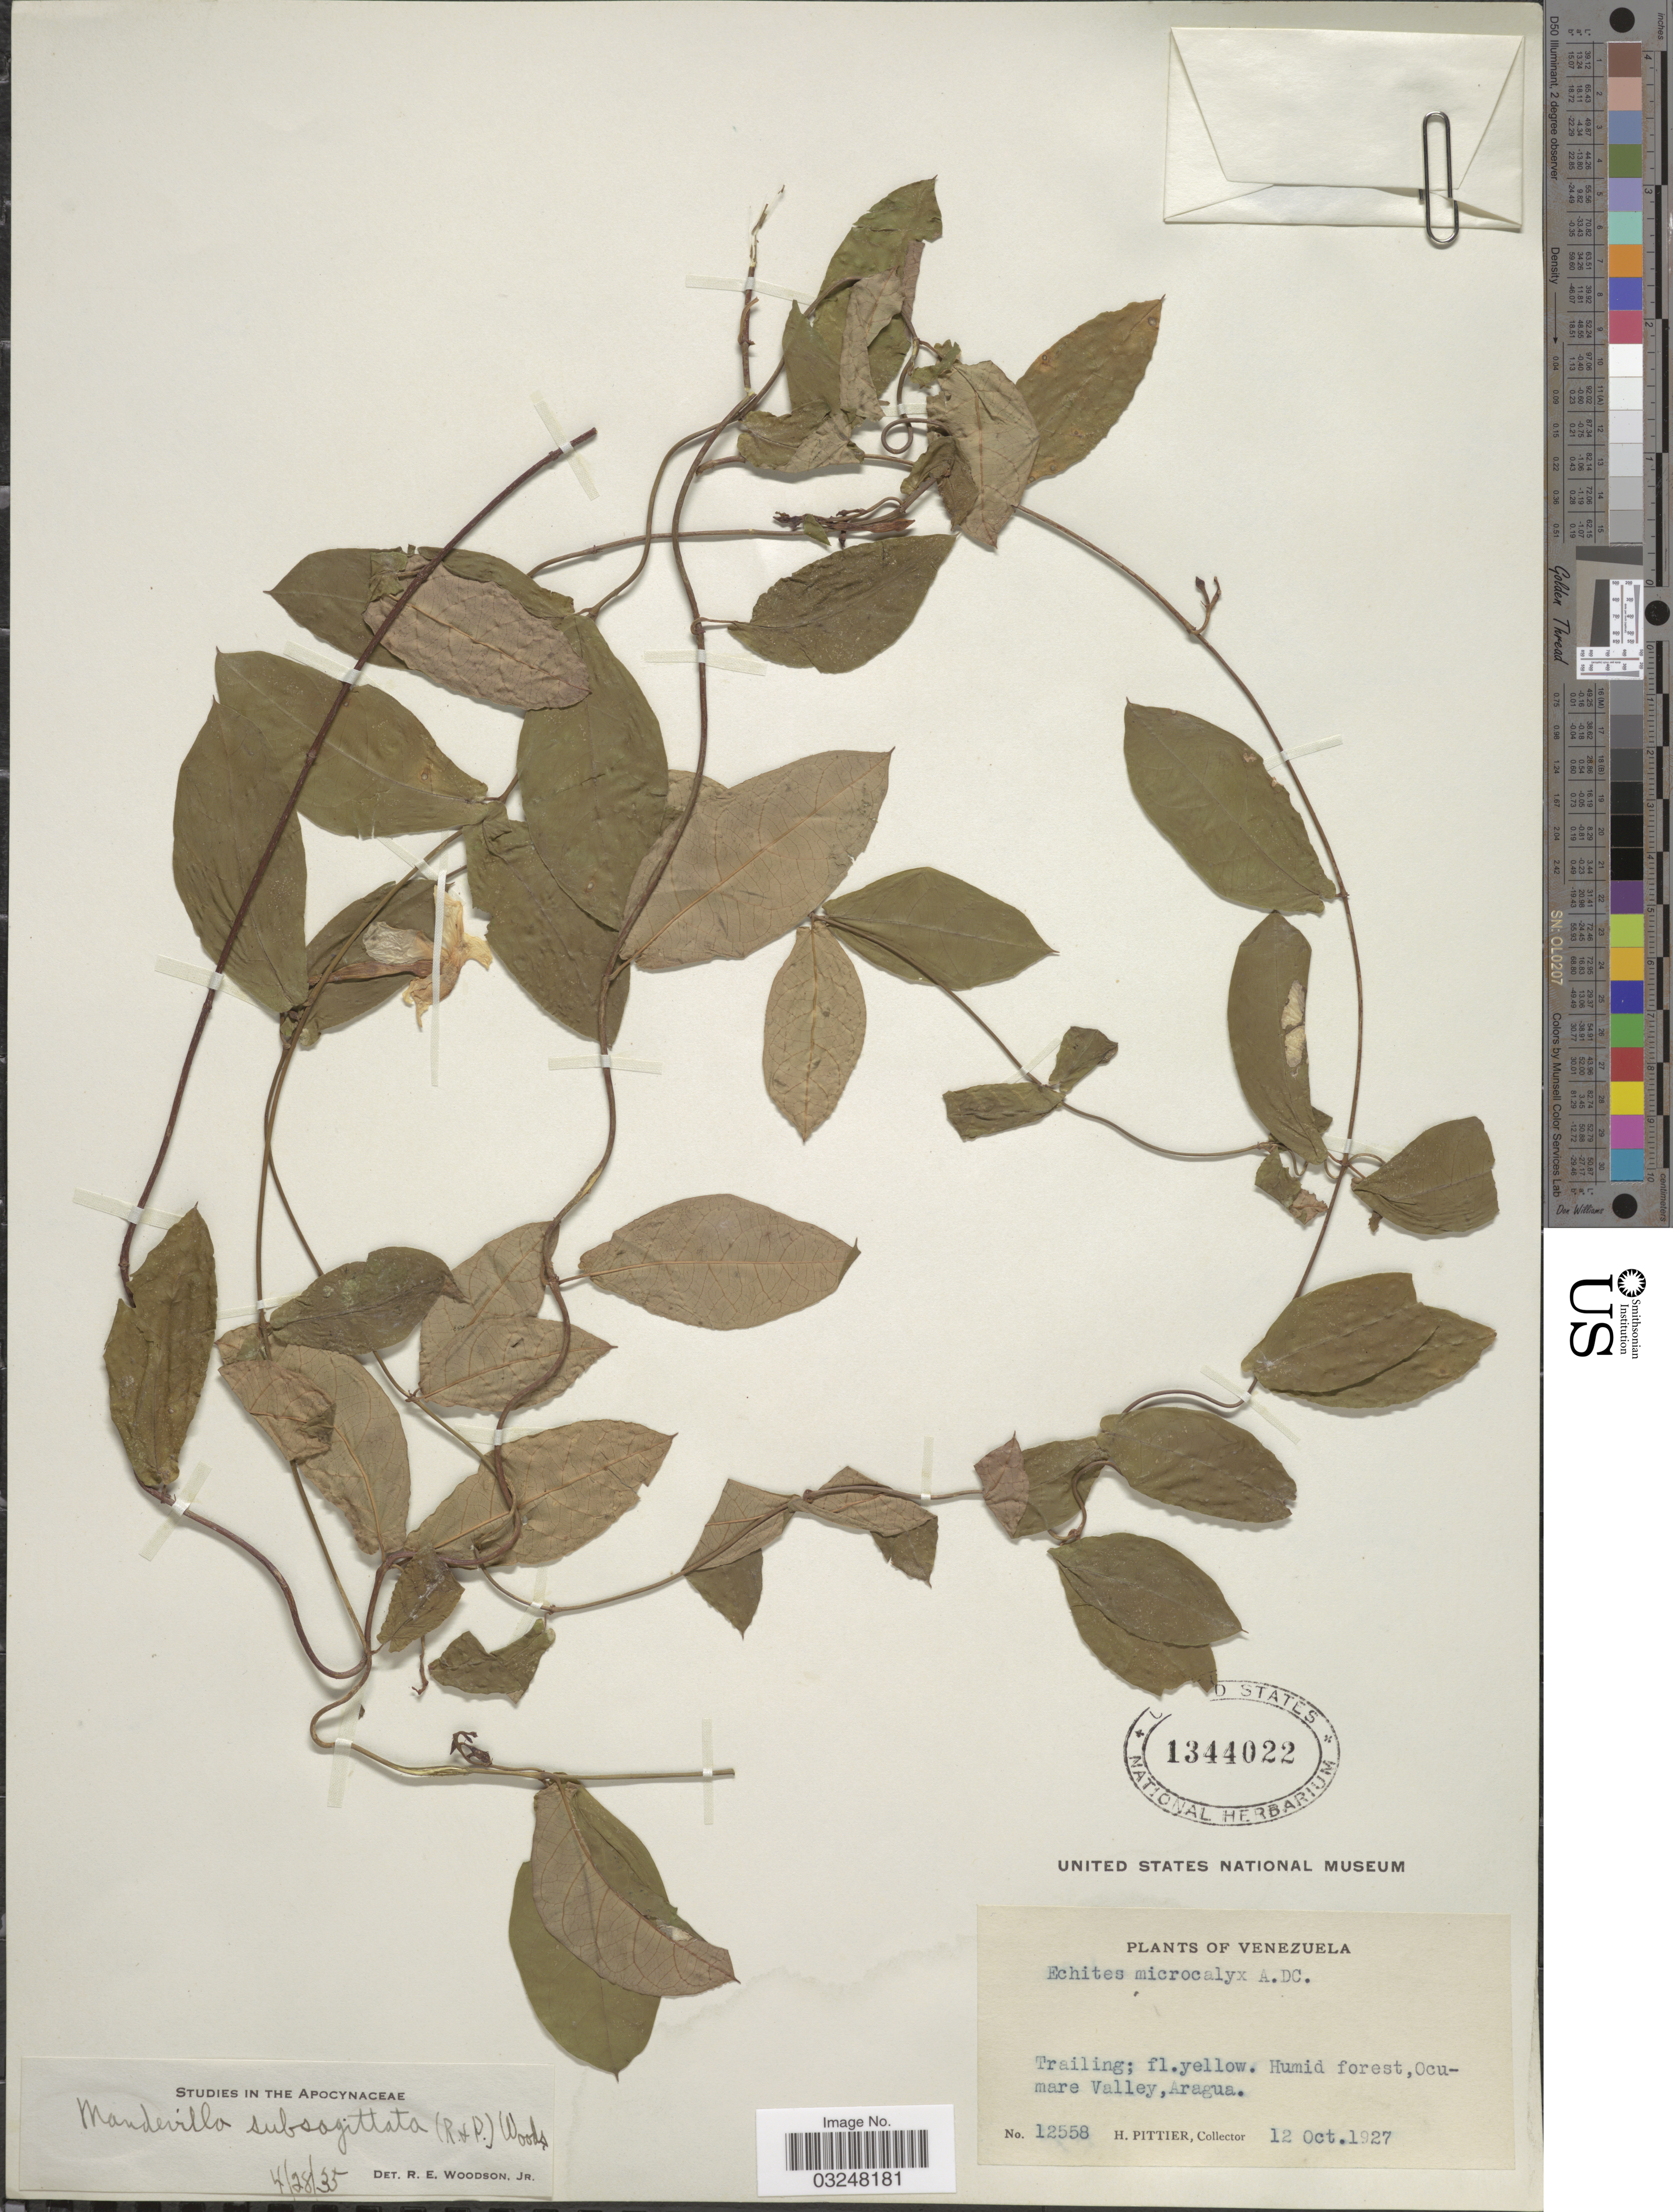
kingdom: Plantae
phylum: Tracheophyta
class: Magnoliopsida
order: Gentianales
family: Apocynaceae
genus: Mandevilla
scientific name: Mandevilla subsagittata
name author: (Ruiz & Pav.) Woodson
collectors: H. F. Pittier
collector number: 12558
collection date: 1927-10-12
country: Venezuela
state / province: Aragua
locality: Ocumare Valley.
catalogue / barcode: US 1344022